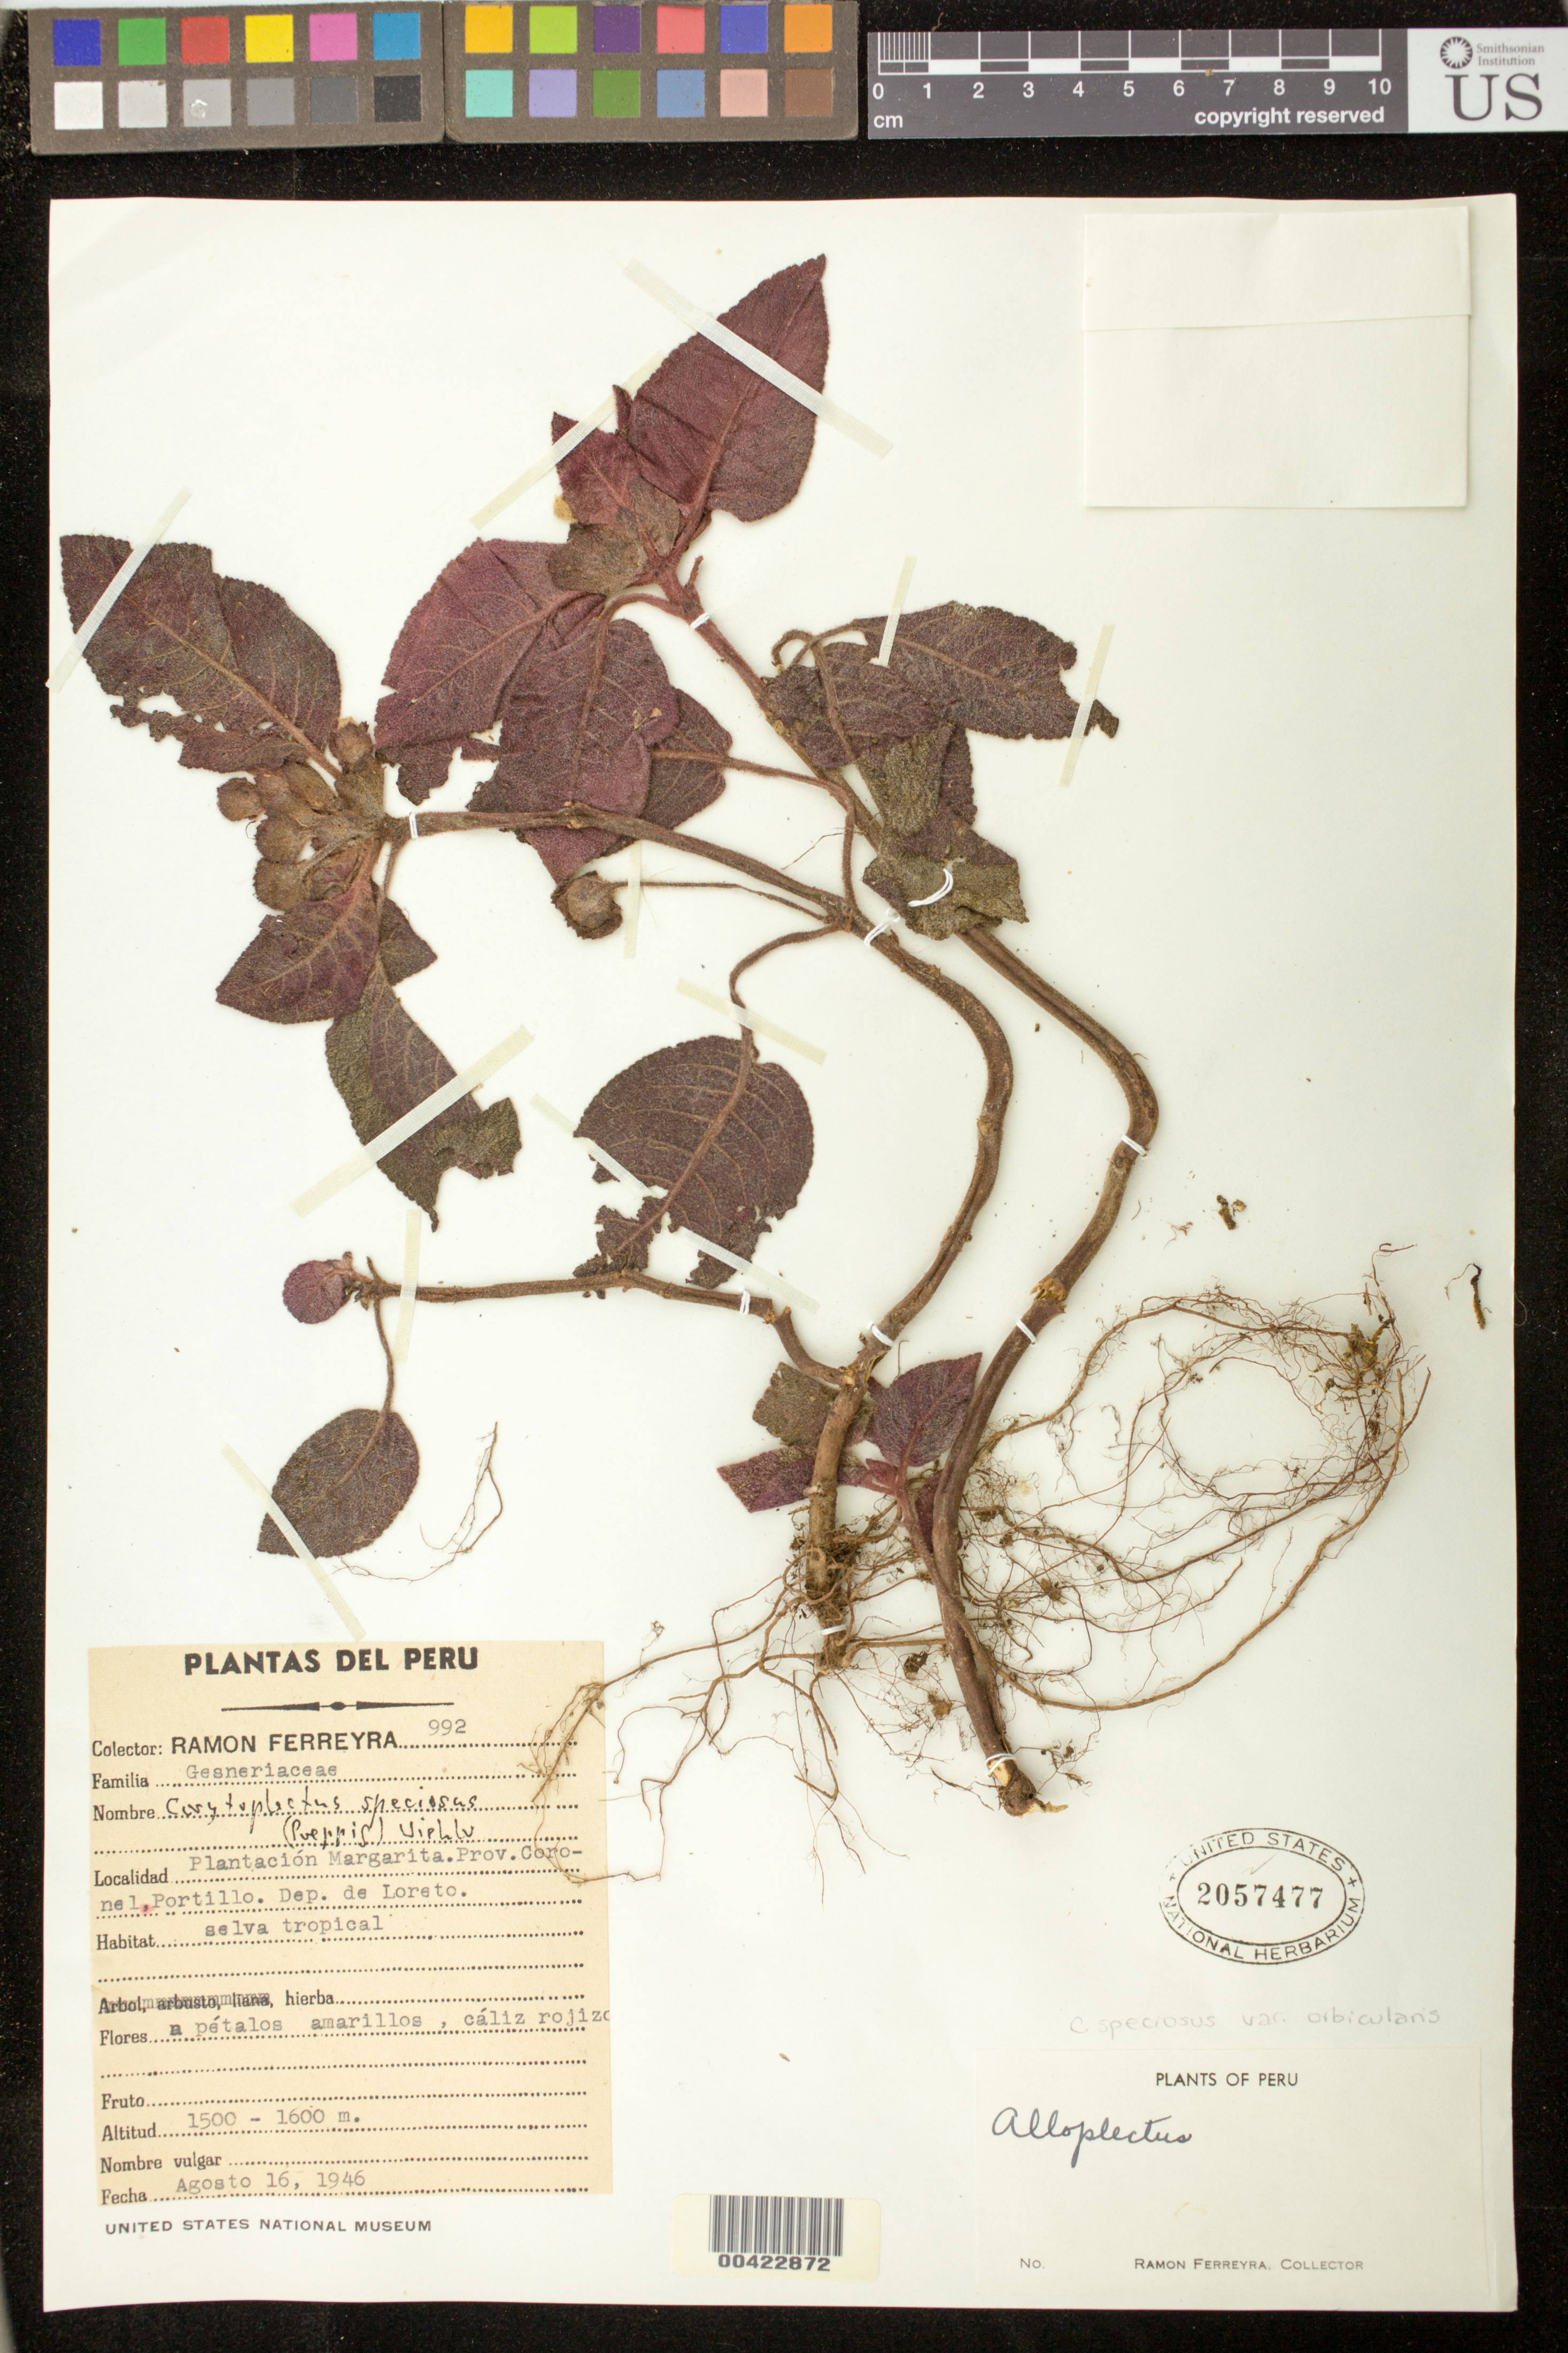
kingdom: Plantae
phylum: Tracheophyta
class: Magnoliopsida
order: Lamiales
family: Gesneriaceae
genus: Corytoplectus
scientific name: Corytoplectus speciosus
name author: (Poepp.) Wiehler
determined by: Skog, Laurence E.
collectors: R. A. Ferreyra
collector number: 992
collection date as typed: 14 Aug 1946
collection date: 1946-08-14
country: Peru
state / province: San Martín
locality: Prov. Coronel Portillo; Plantación Margarita, cerca a Divisora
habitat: Selva tropical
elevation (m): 1500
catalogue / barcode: US 2057477